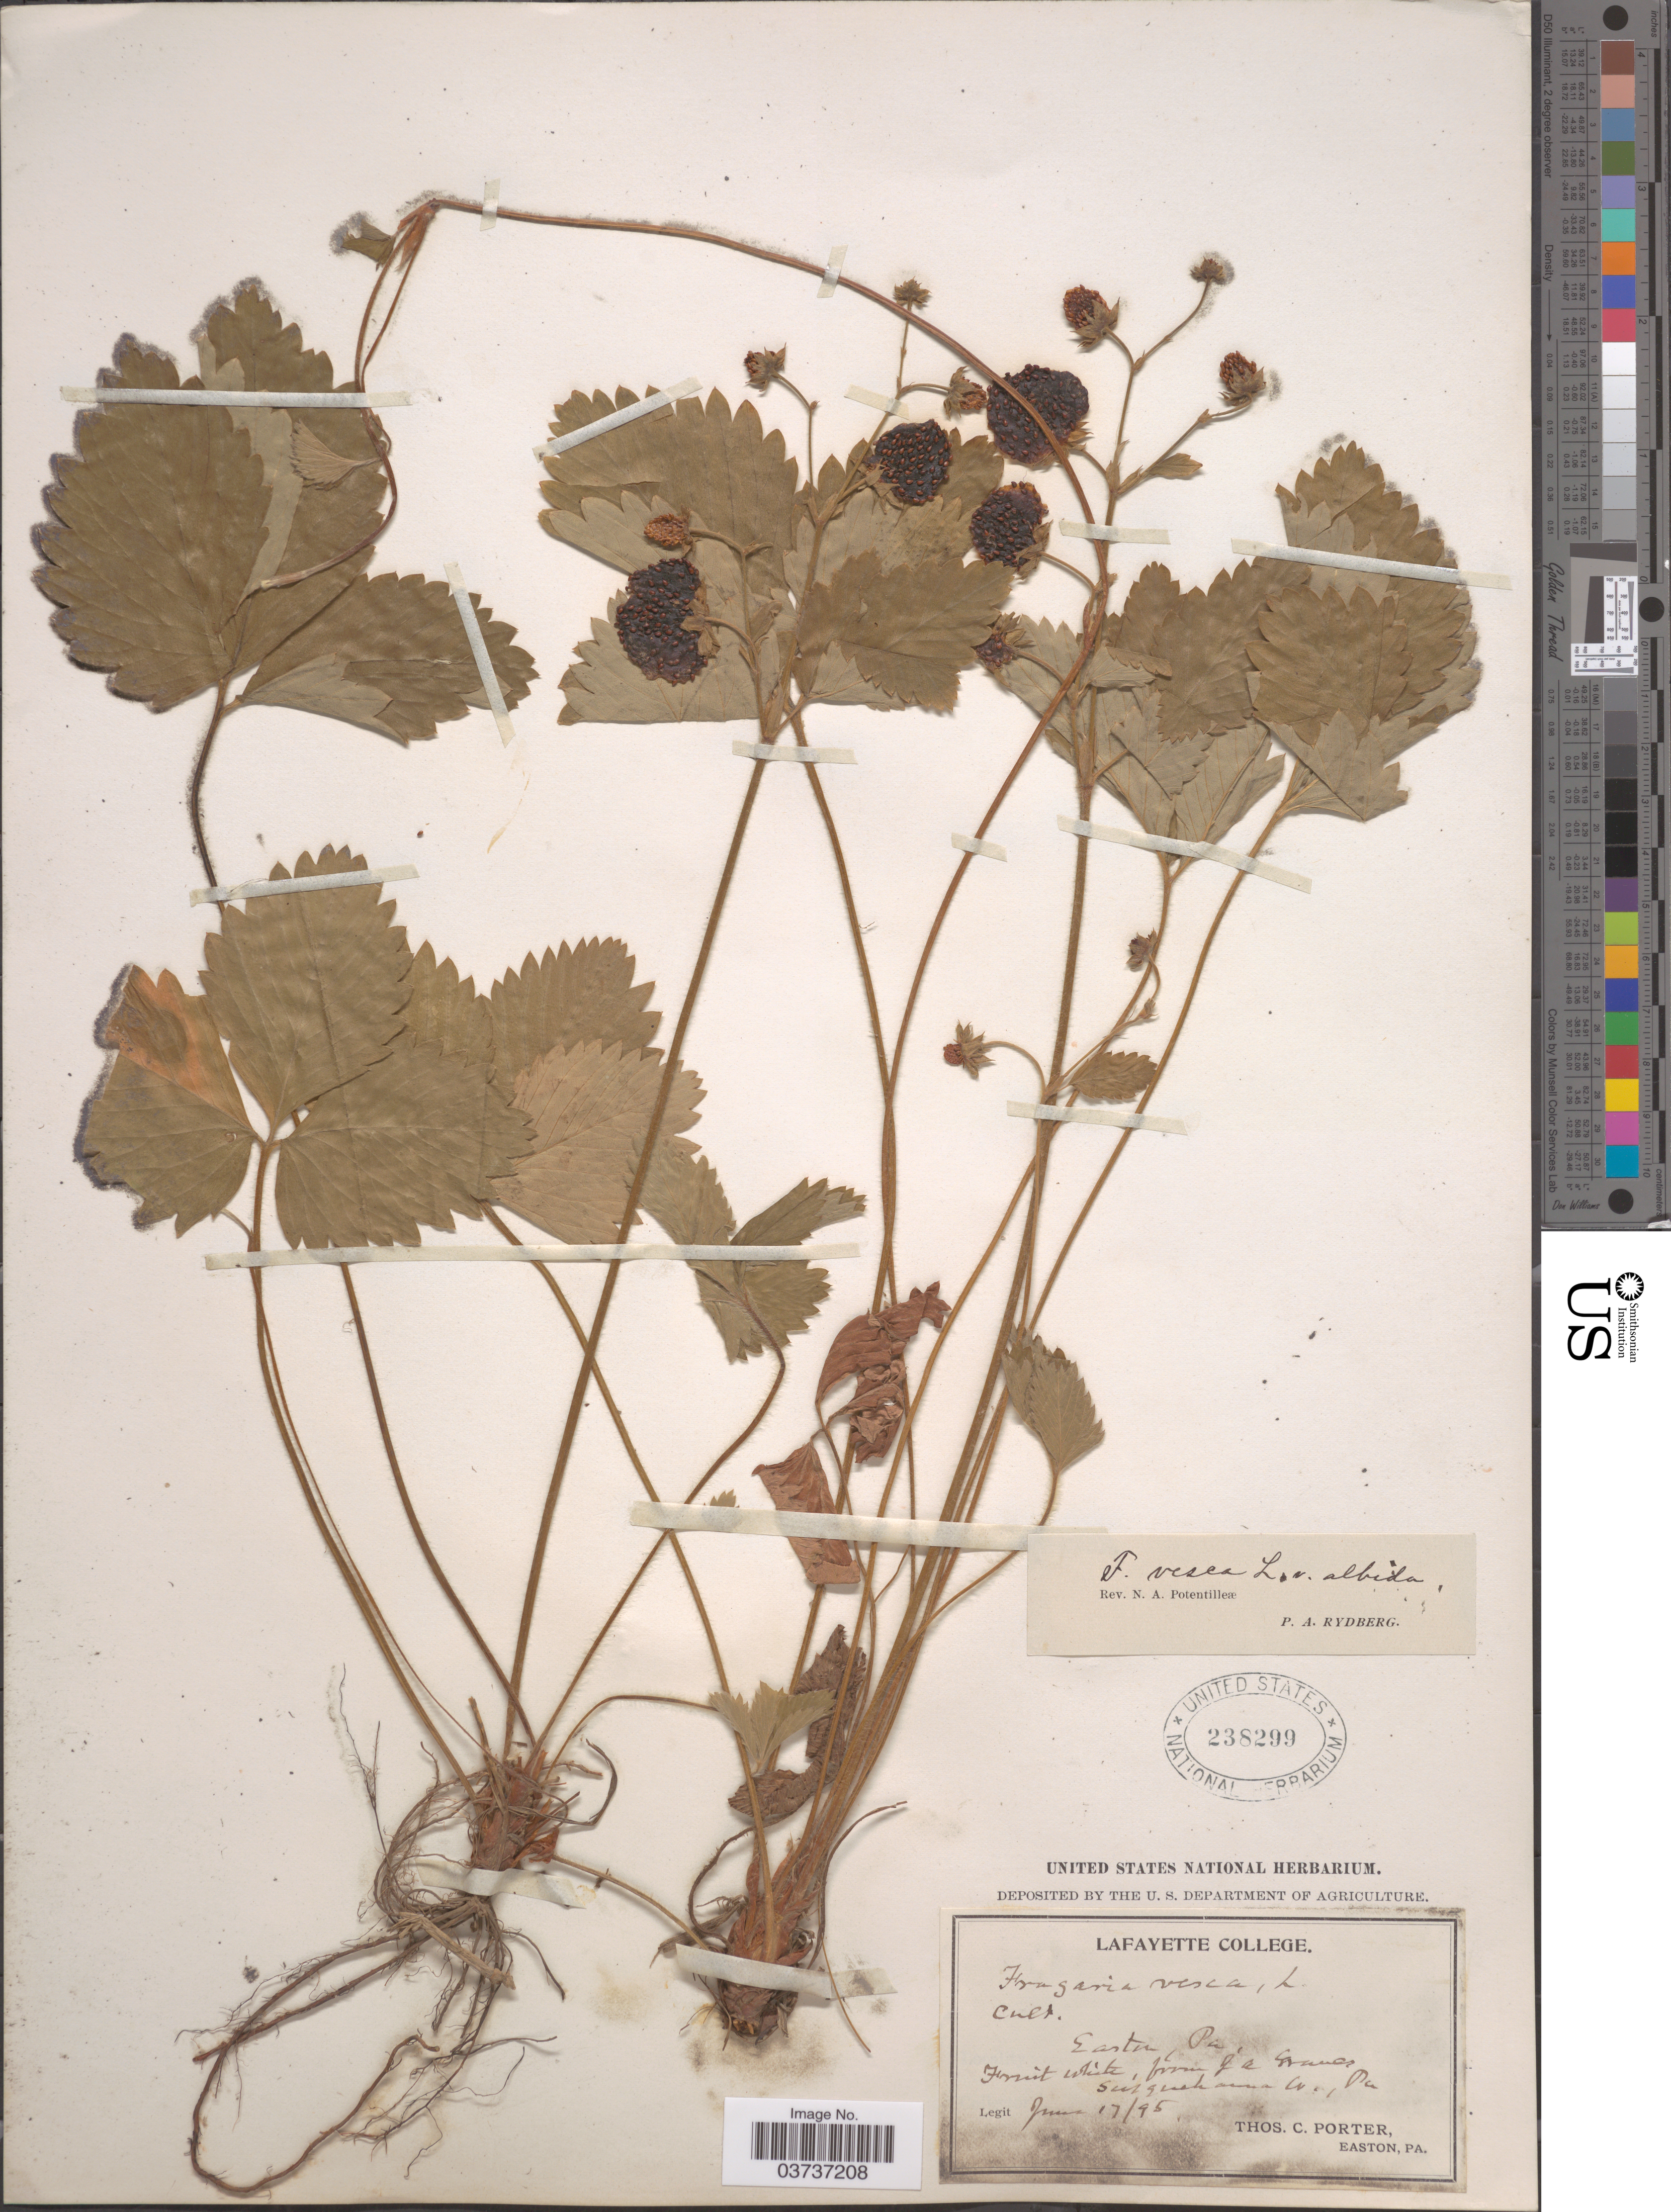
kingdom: Plantae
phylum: Tracheophyta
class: Magnoliopsida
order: Rosales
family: Rosaceae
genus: Fragaria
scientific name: Fragaria vesca f. albida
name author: Staudt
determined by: Rydberg, P. A.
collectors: T. Porter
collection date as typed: Transcribed d/m/y: 17/6/95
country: United States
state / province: Pennsylvania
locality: Easton. Susquehanna Co.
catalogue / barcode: US 238299